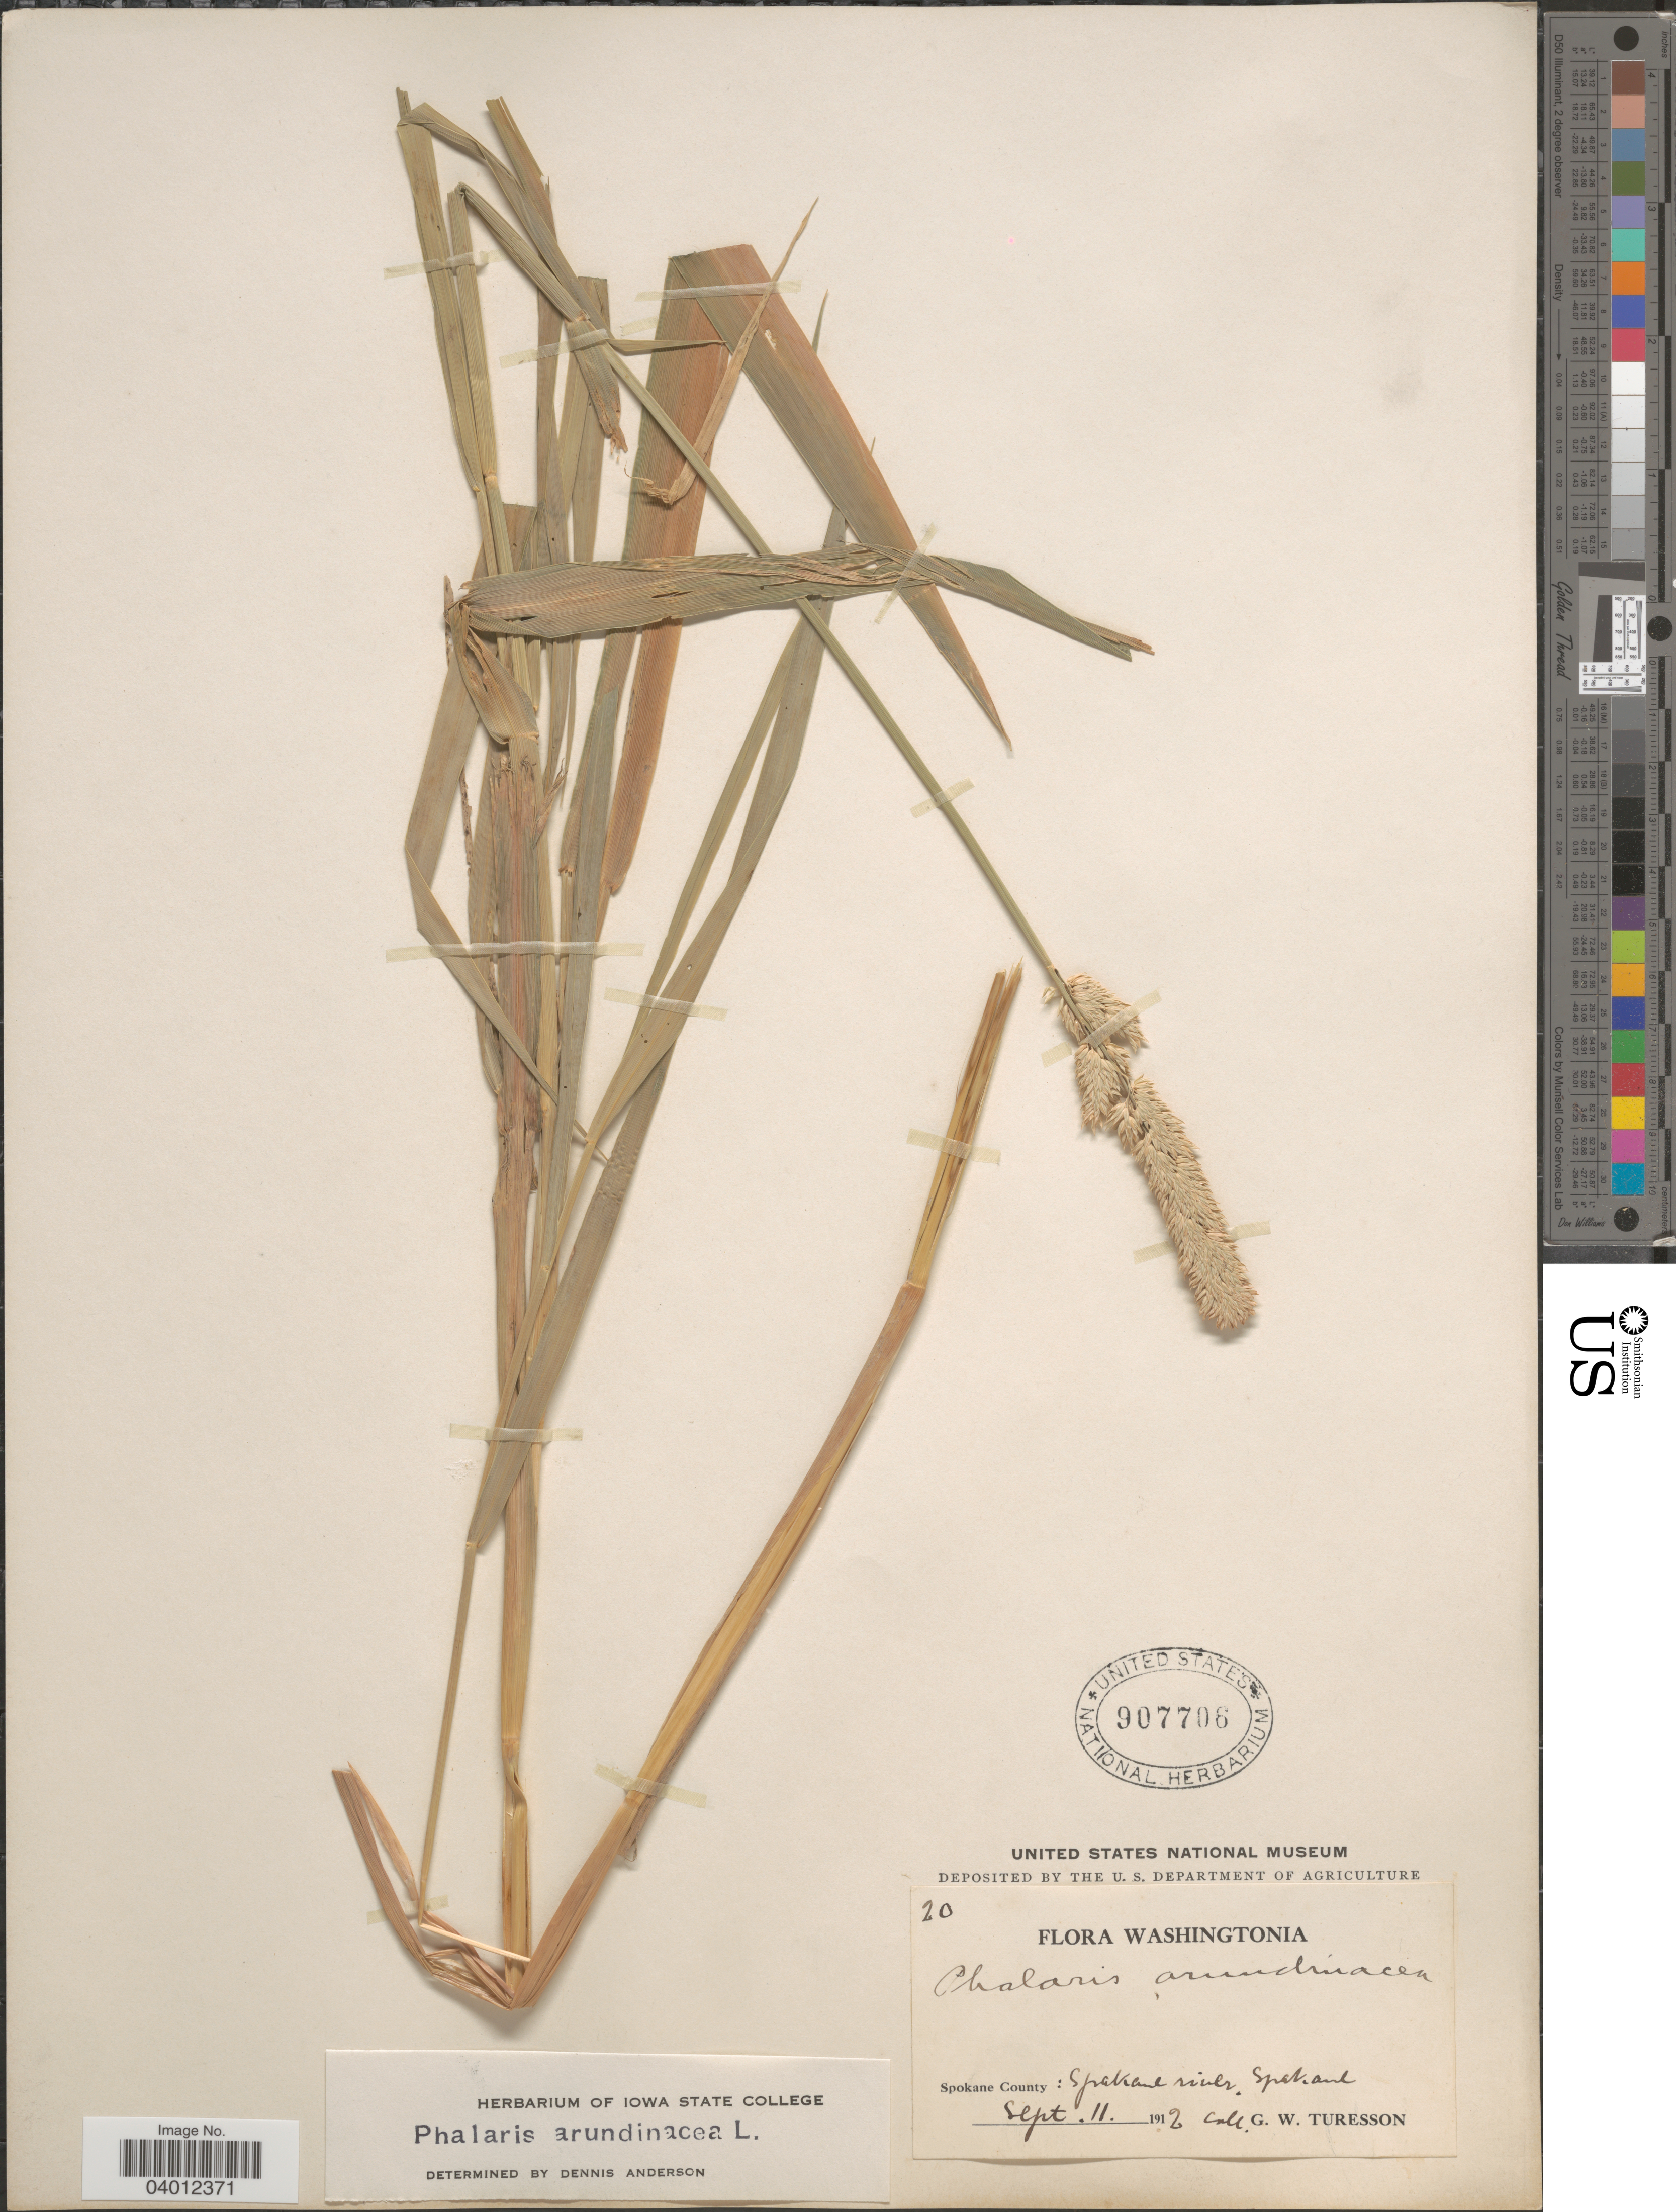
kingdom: Plantae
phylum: Tracheophyta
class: Liliopsida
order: Poales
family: Poaceae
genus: Phalaris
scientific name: Phalaris arundinacea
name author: L.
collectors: G. Turesson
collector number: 20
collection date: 1912-09-11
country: United States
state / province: Washington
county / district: Spokane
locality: Spokane County: Spokane river, Spokane.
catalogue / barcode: US 907706